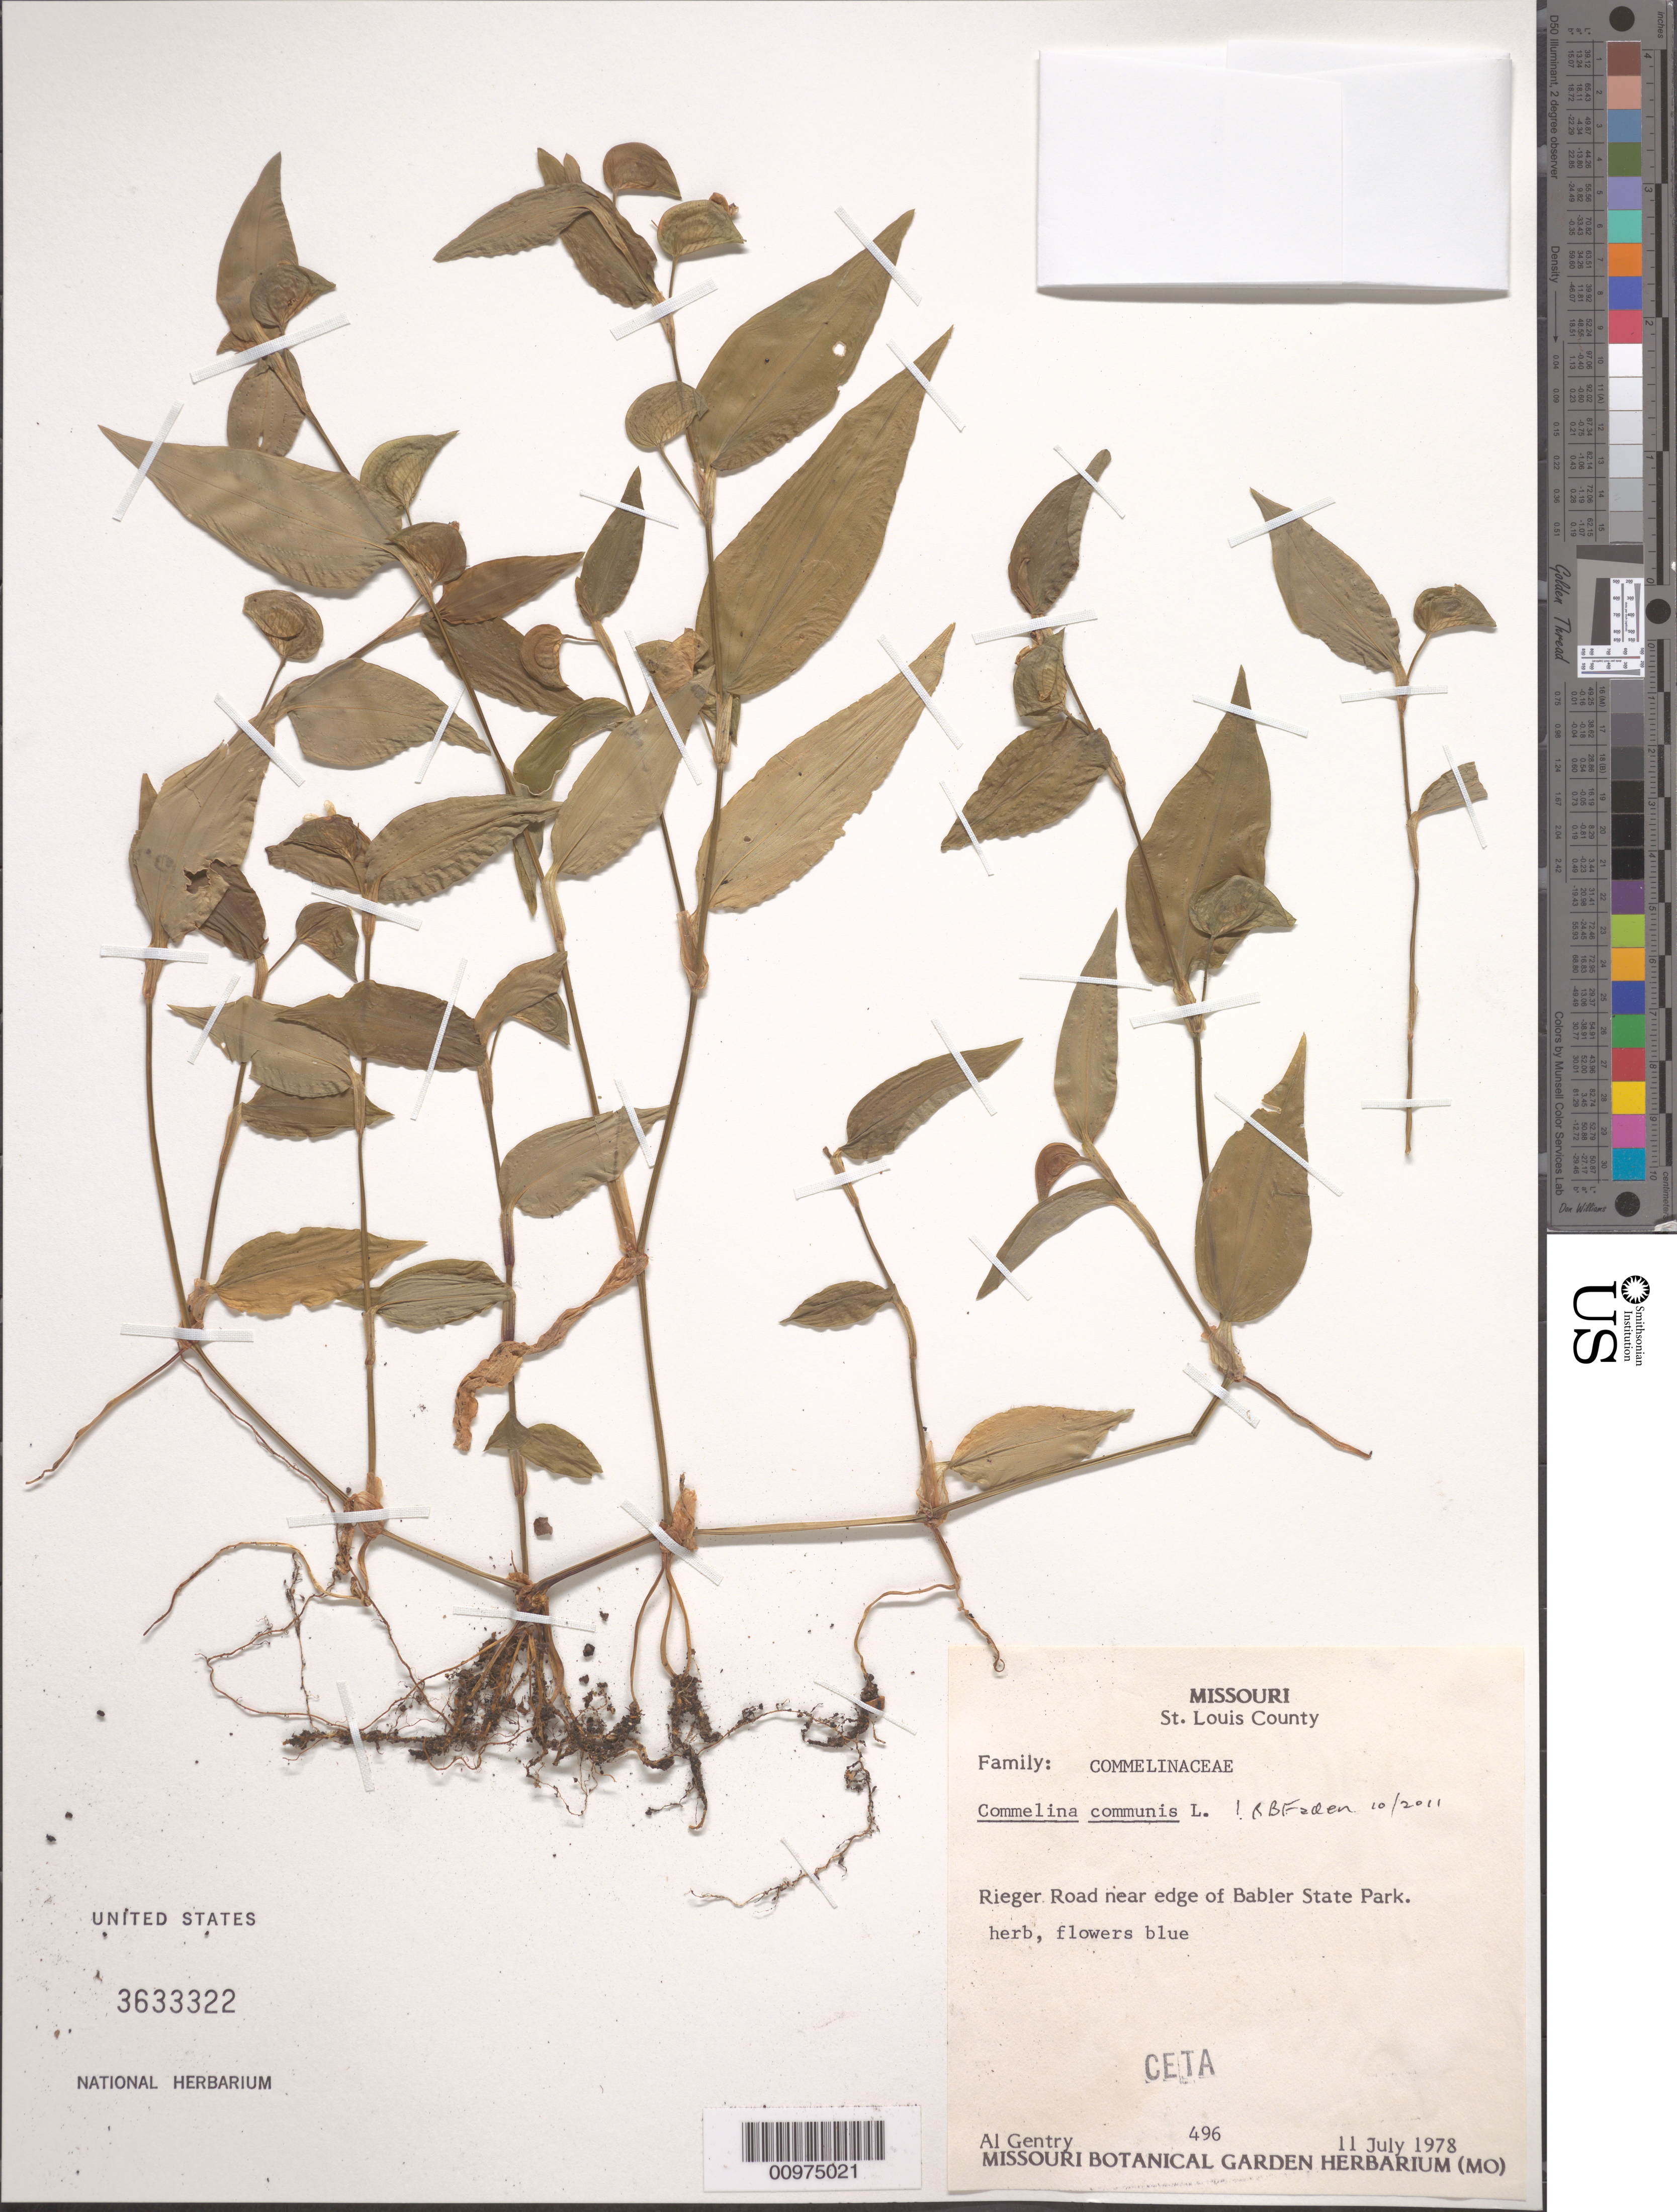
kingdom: Plantae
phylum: Tracheophyta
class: Liliopsida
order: Commelinales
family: Commelinaceae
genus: Commelina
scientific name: Commelina communis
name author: L.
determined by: Faden, Robert B., (US), Smithsonian Institution - National Museum of Natural History (UNITED STATES)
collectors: A. H. Gentry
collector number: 496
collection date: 1978-07-11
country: United States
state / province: Missouri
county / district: Saint Louis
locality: Rieger Road near edge of Babler State Park.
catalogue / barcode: US 3633322